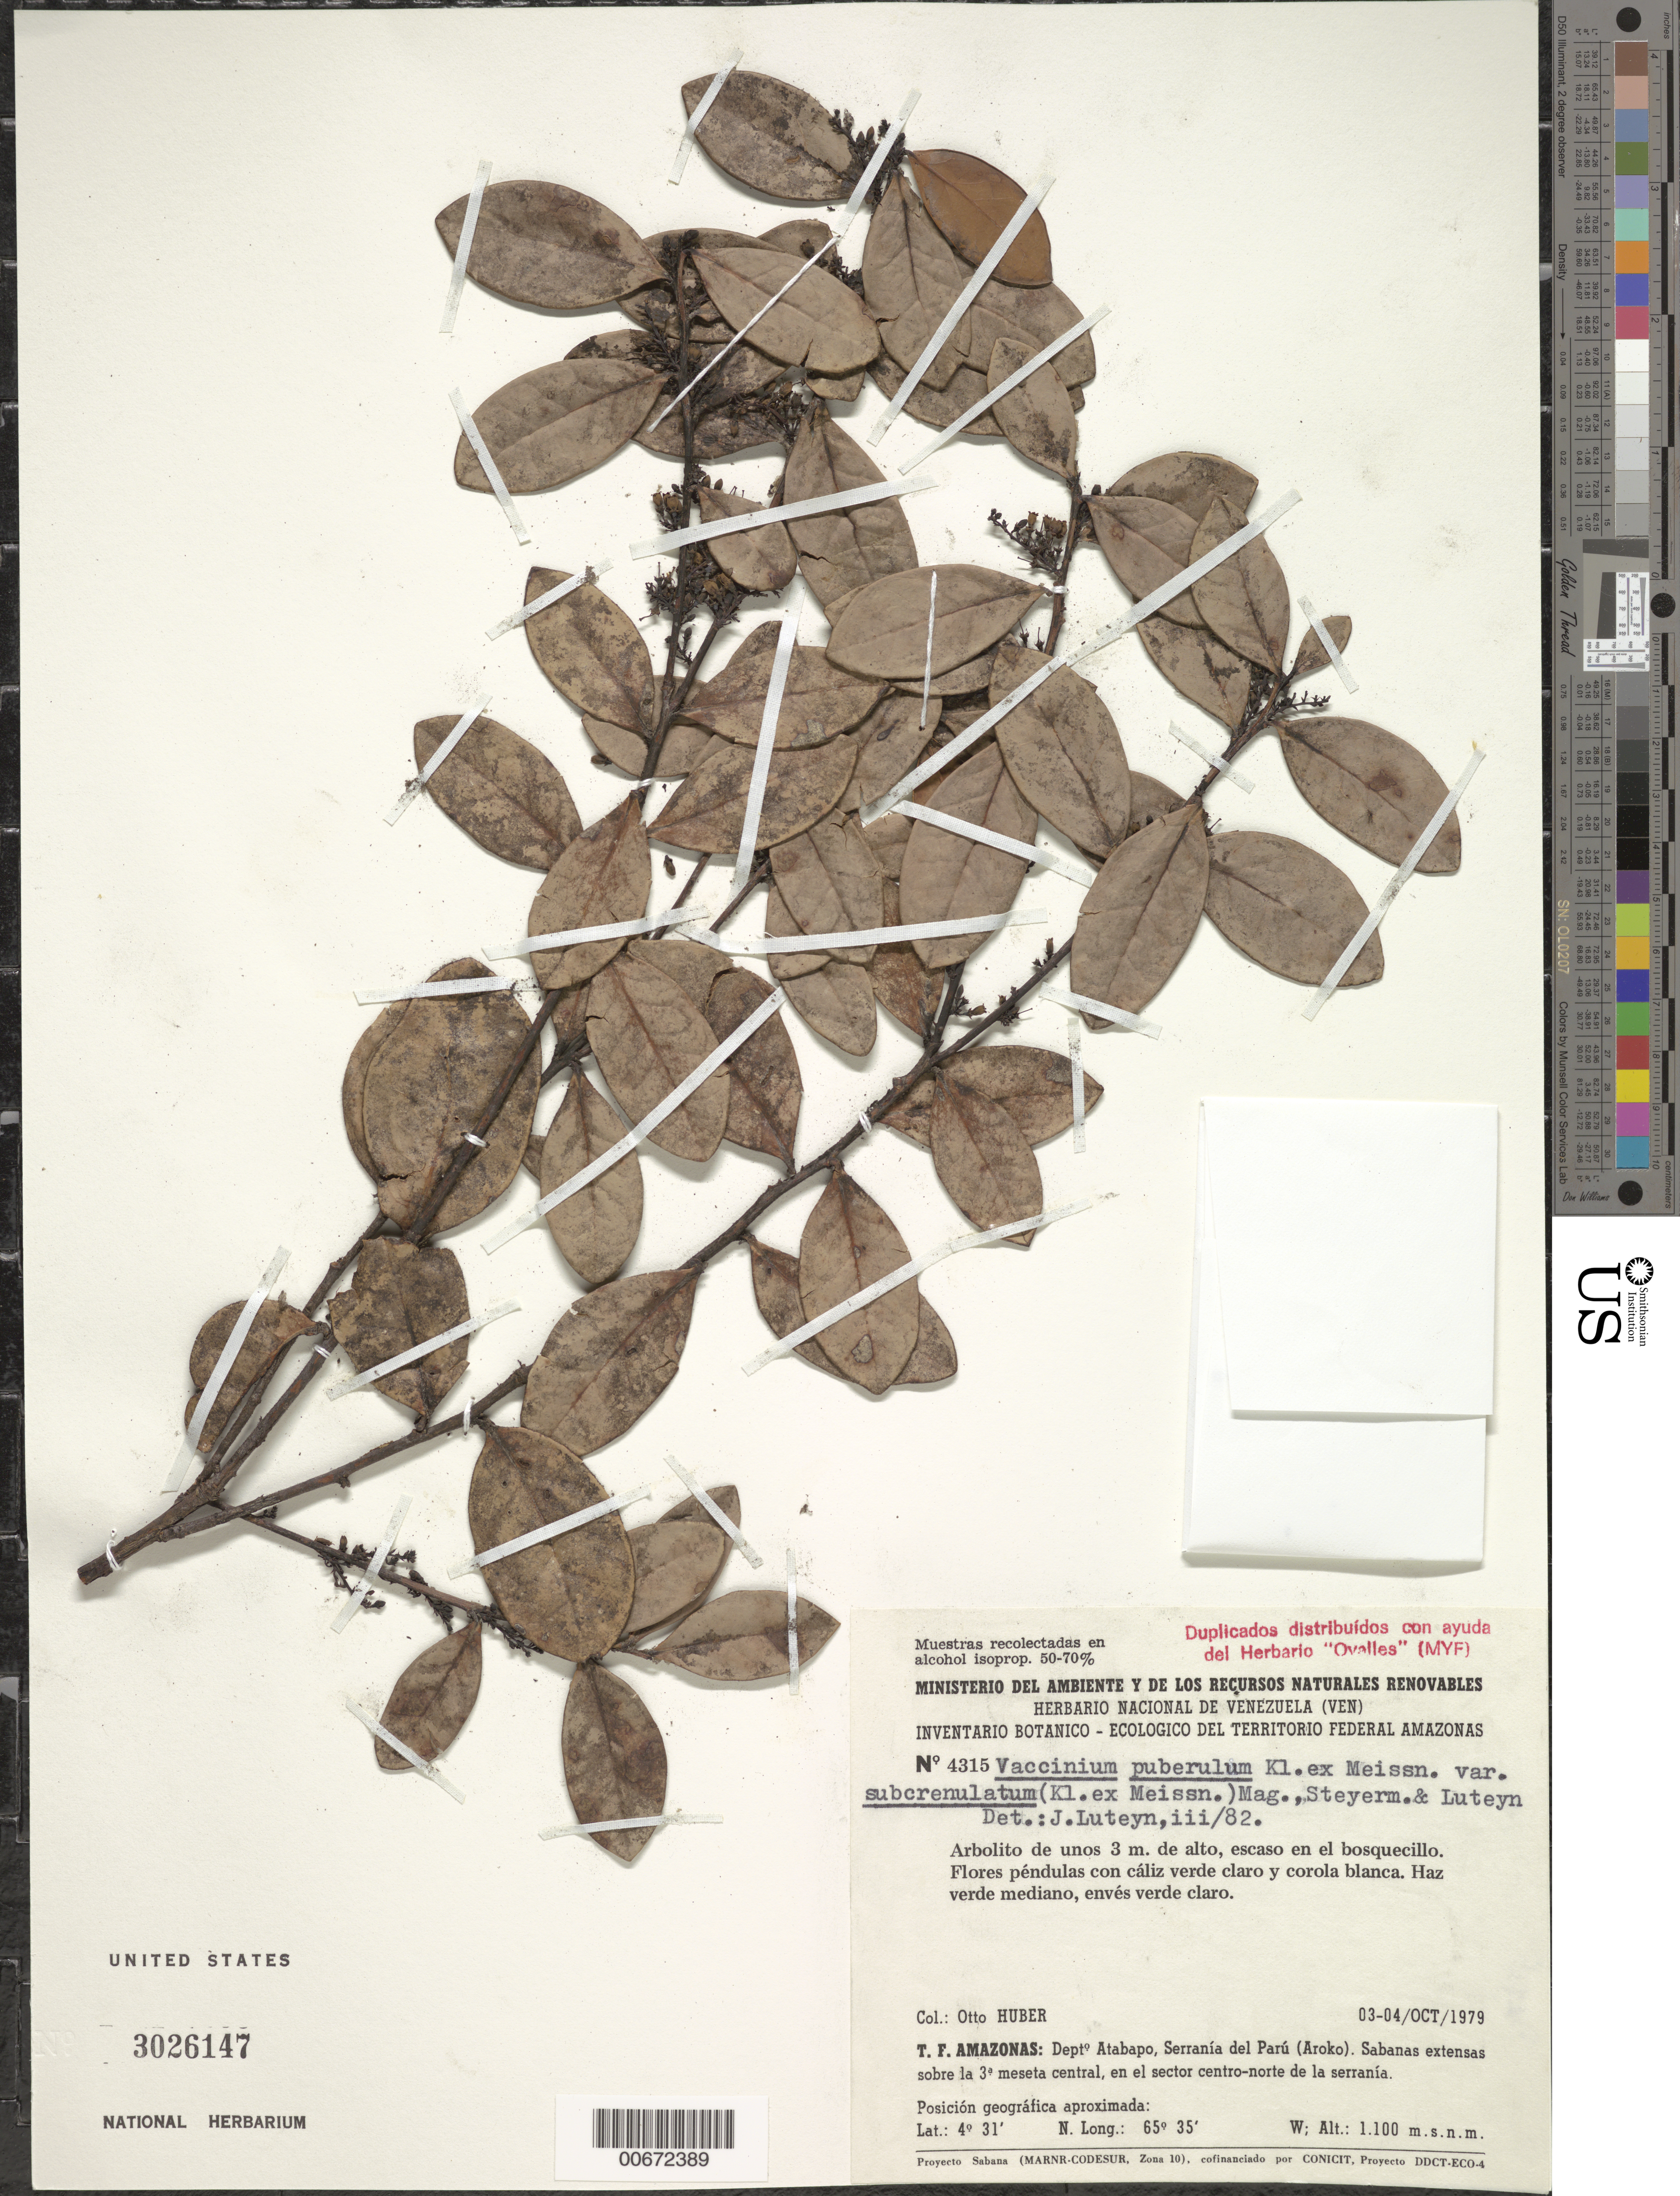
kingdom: Plantae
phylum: Tracheophyta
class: Magnoliopsida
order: Ericales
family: Ericaceae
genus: Vaccinium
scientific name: Vaccinium puberulum var. subcrenulatum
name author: (Klotzsch ex Meisn.) Maguire et al.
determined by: Luteyn, J. L.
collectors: O. Huber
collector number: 4315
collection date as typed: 3-Oct-79 to 4-Oct-79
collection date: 1979-10-03/1979-10-04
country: Venezuela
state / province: Amazonas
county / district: Atabapo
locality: Serranía del Parú (Aroko)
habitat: bosquecillo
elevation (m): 1100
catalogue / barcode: US 3026147